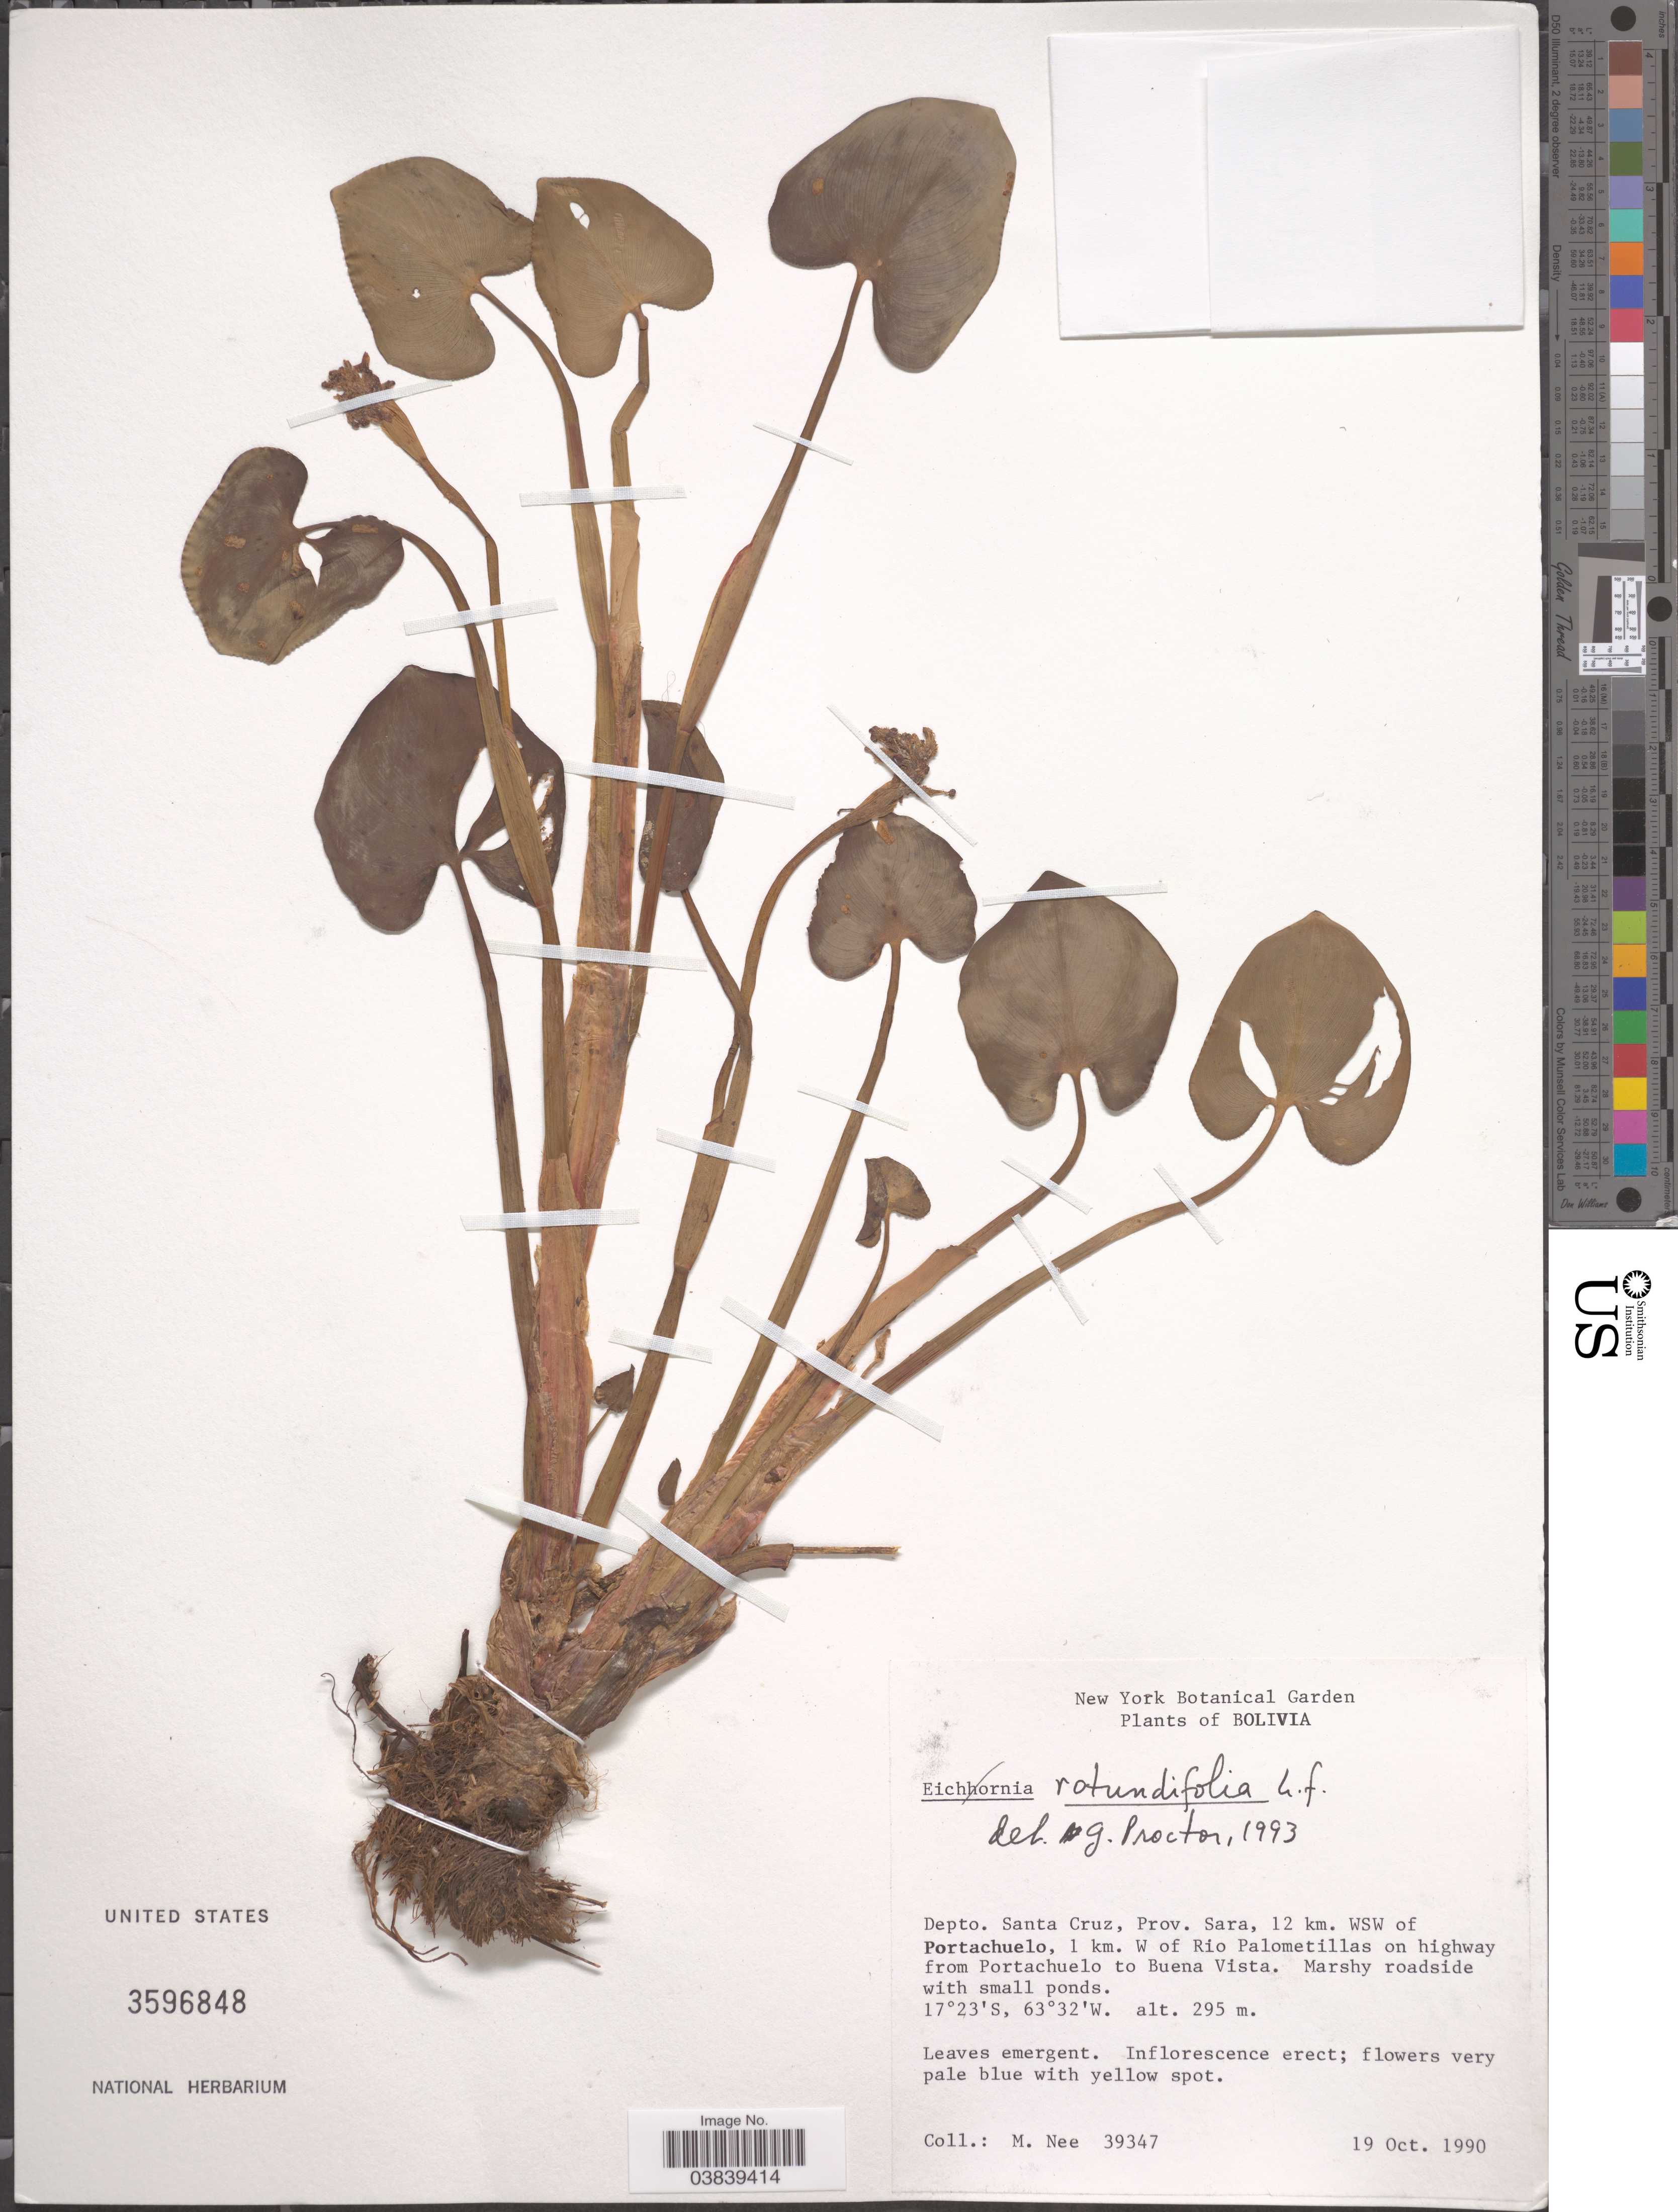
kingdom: Plantae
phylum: Tracheophyta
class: Liliopsida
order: Commelinales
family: Pontederiaceae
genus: Pontederia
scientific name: Pontederia rotundifolia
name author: L. f.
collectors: M. Nee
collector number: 39347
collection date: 1990-10-19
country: Bolivia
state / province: Santa Cruz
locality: Depto. Santa Cruz, Prov. Sara, 12 km. WSW of Portachuelo, 1 km. W of Rio Palometillas on highwat from Portachuelo to Buena Vista.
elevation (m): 295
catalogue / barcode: US 3596848